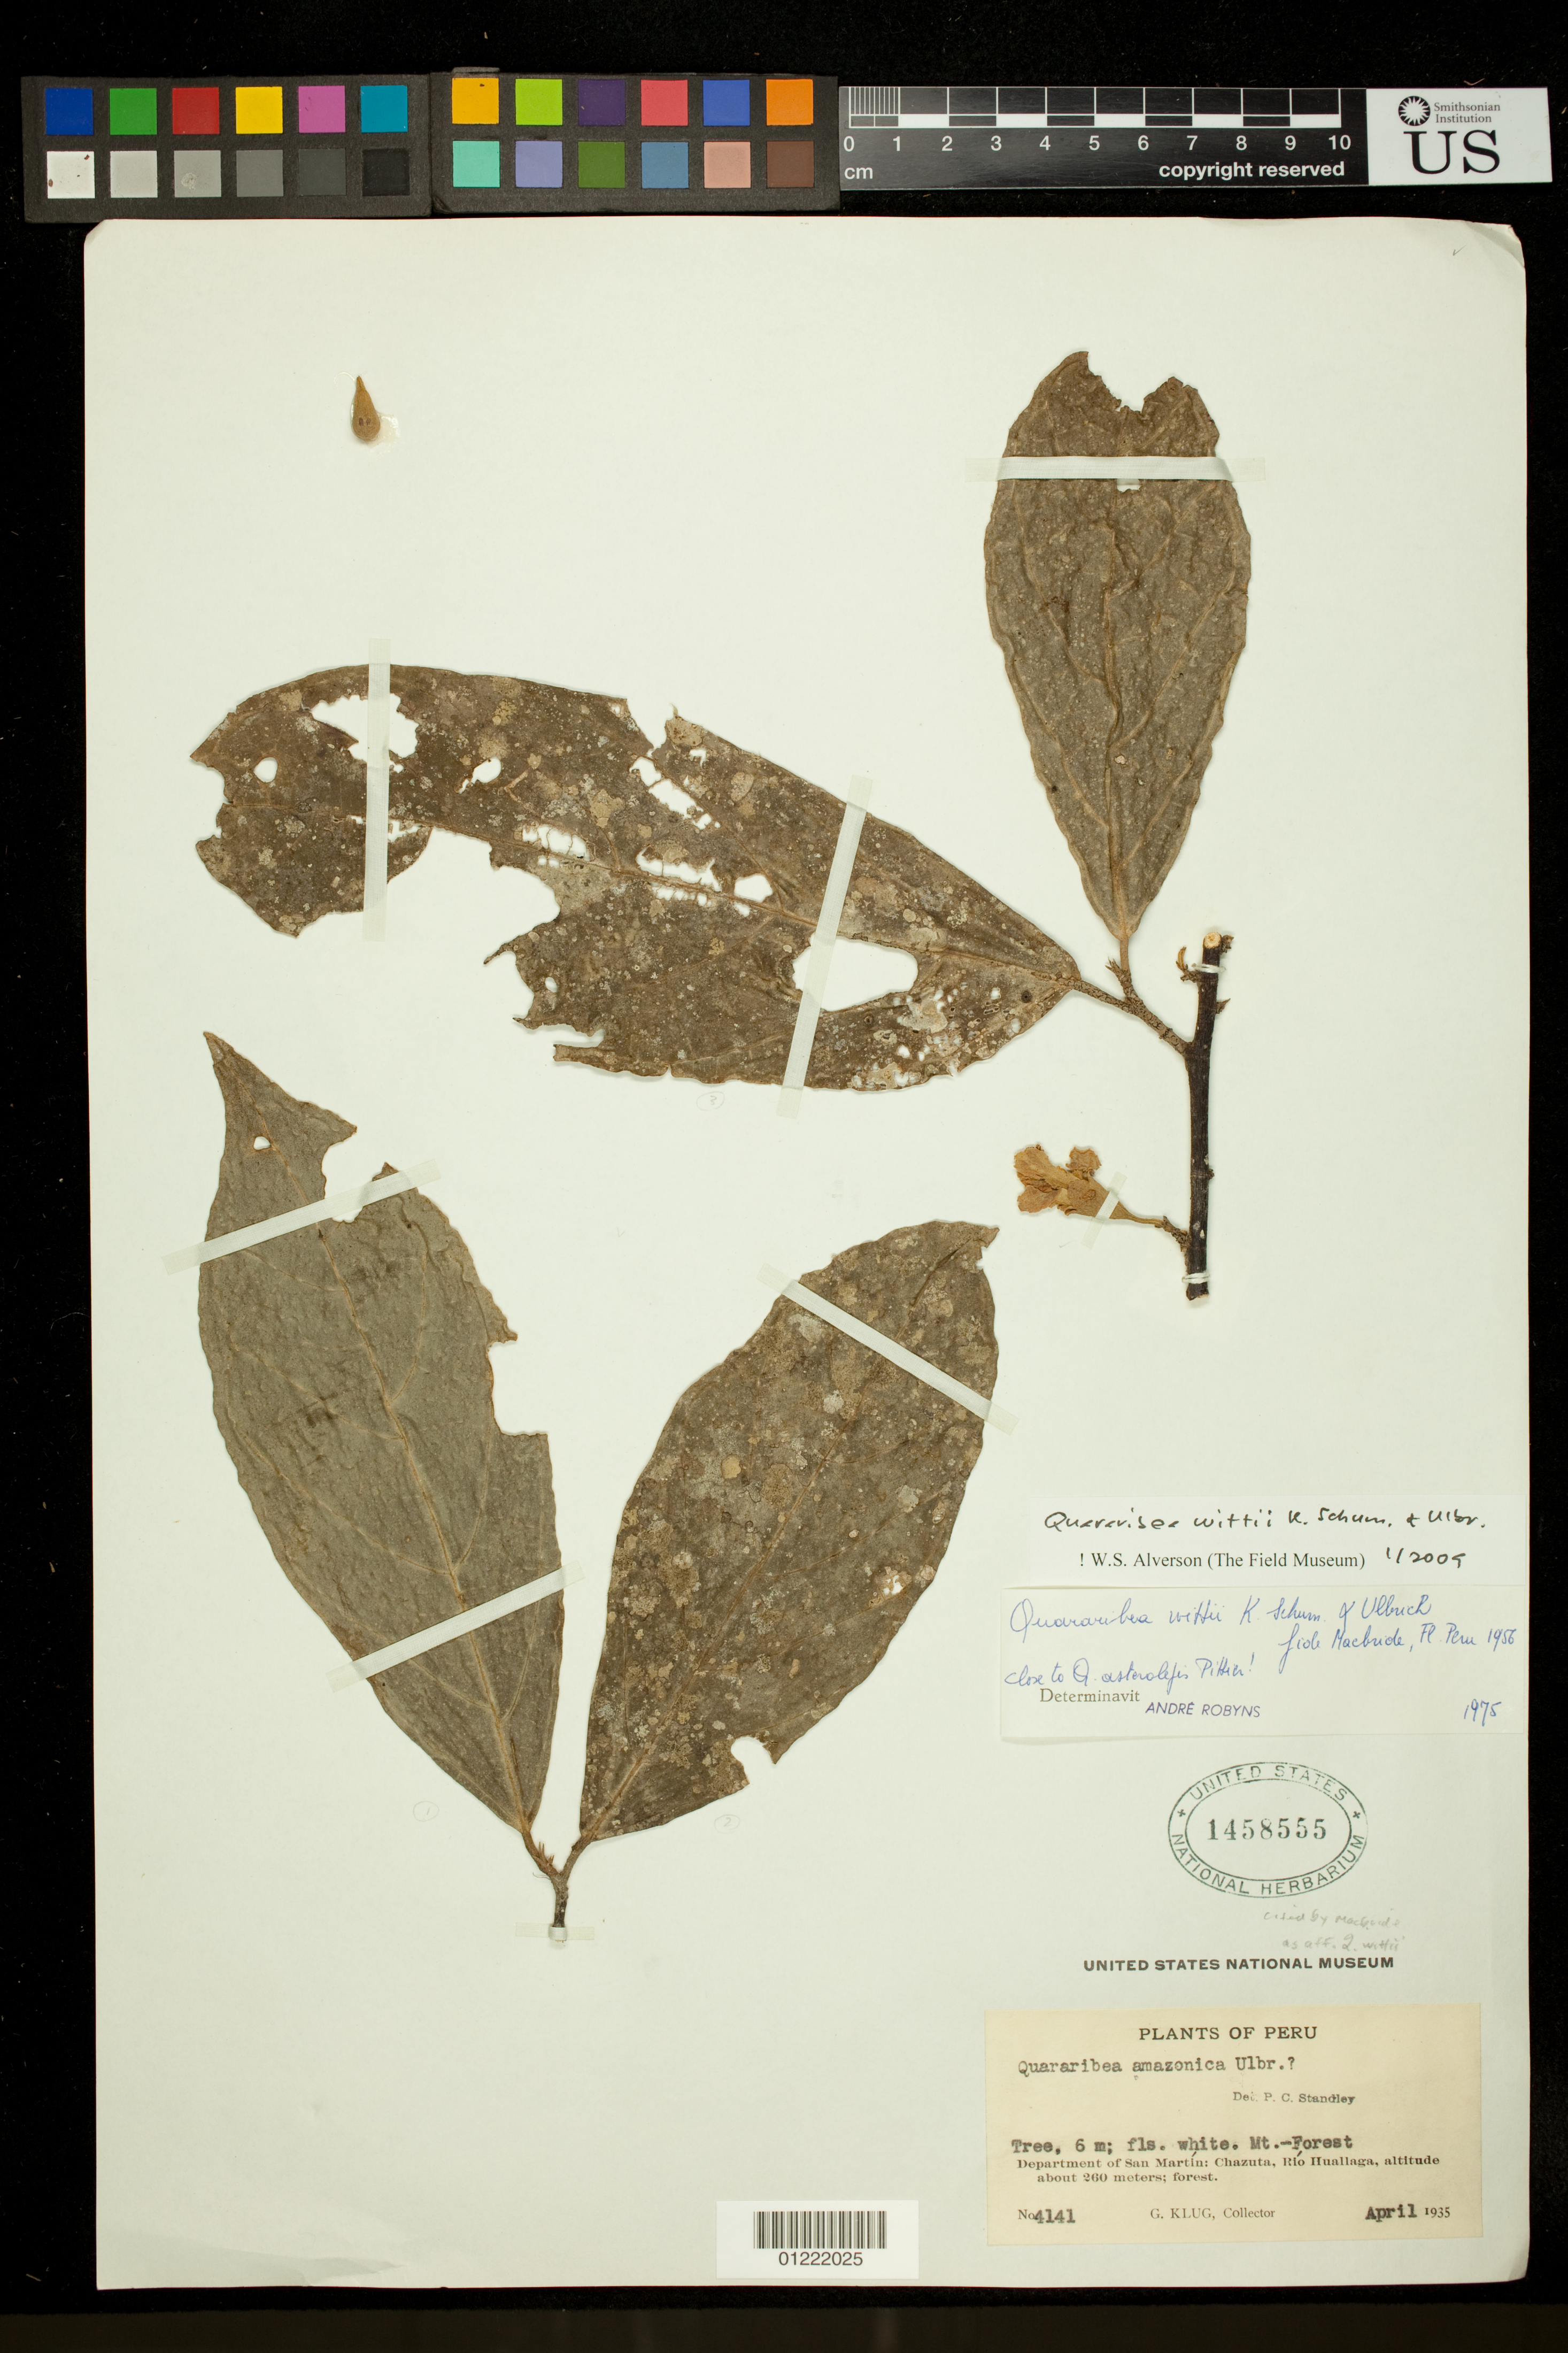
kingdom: Plantae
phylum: Tracheophyta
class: Magnoliopsida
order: Malvales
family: Malvaceae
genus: Quararibea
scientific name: Quararibea wittii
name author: K. Schum. & Ulbr.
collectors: G. Klug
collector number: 4141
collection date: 1935-04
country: Peru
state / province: San Martín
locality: Chazuta, Rio Huallaga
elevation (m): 260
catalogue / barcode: US 1458555